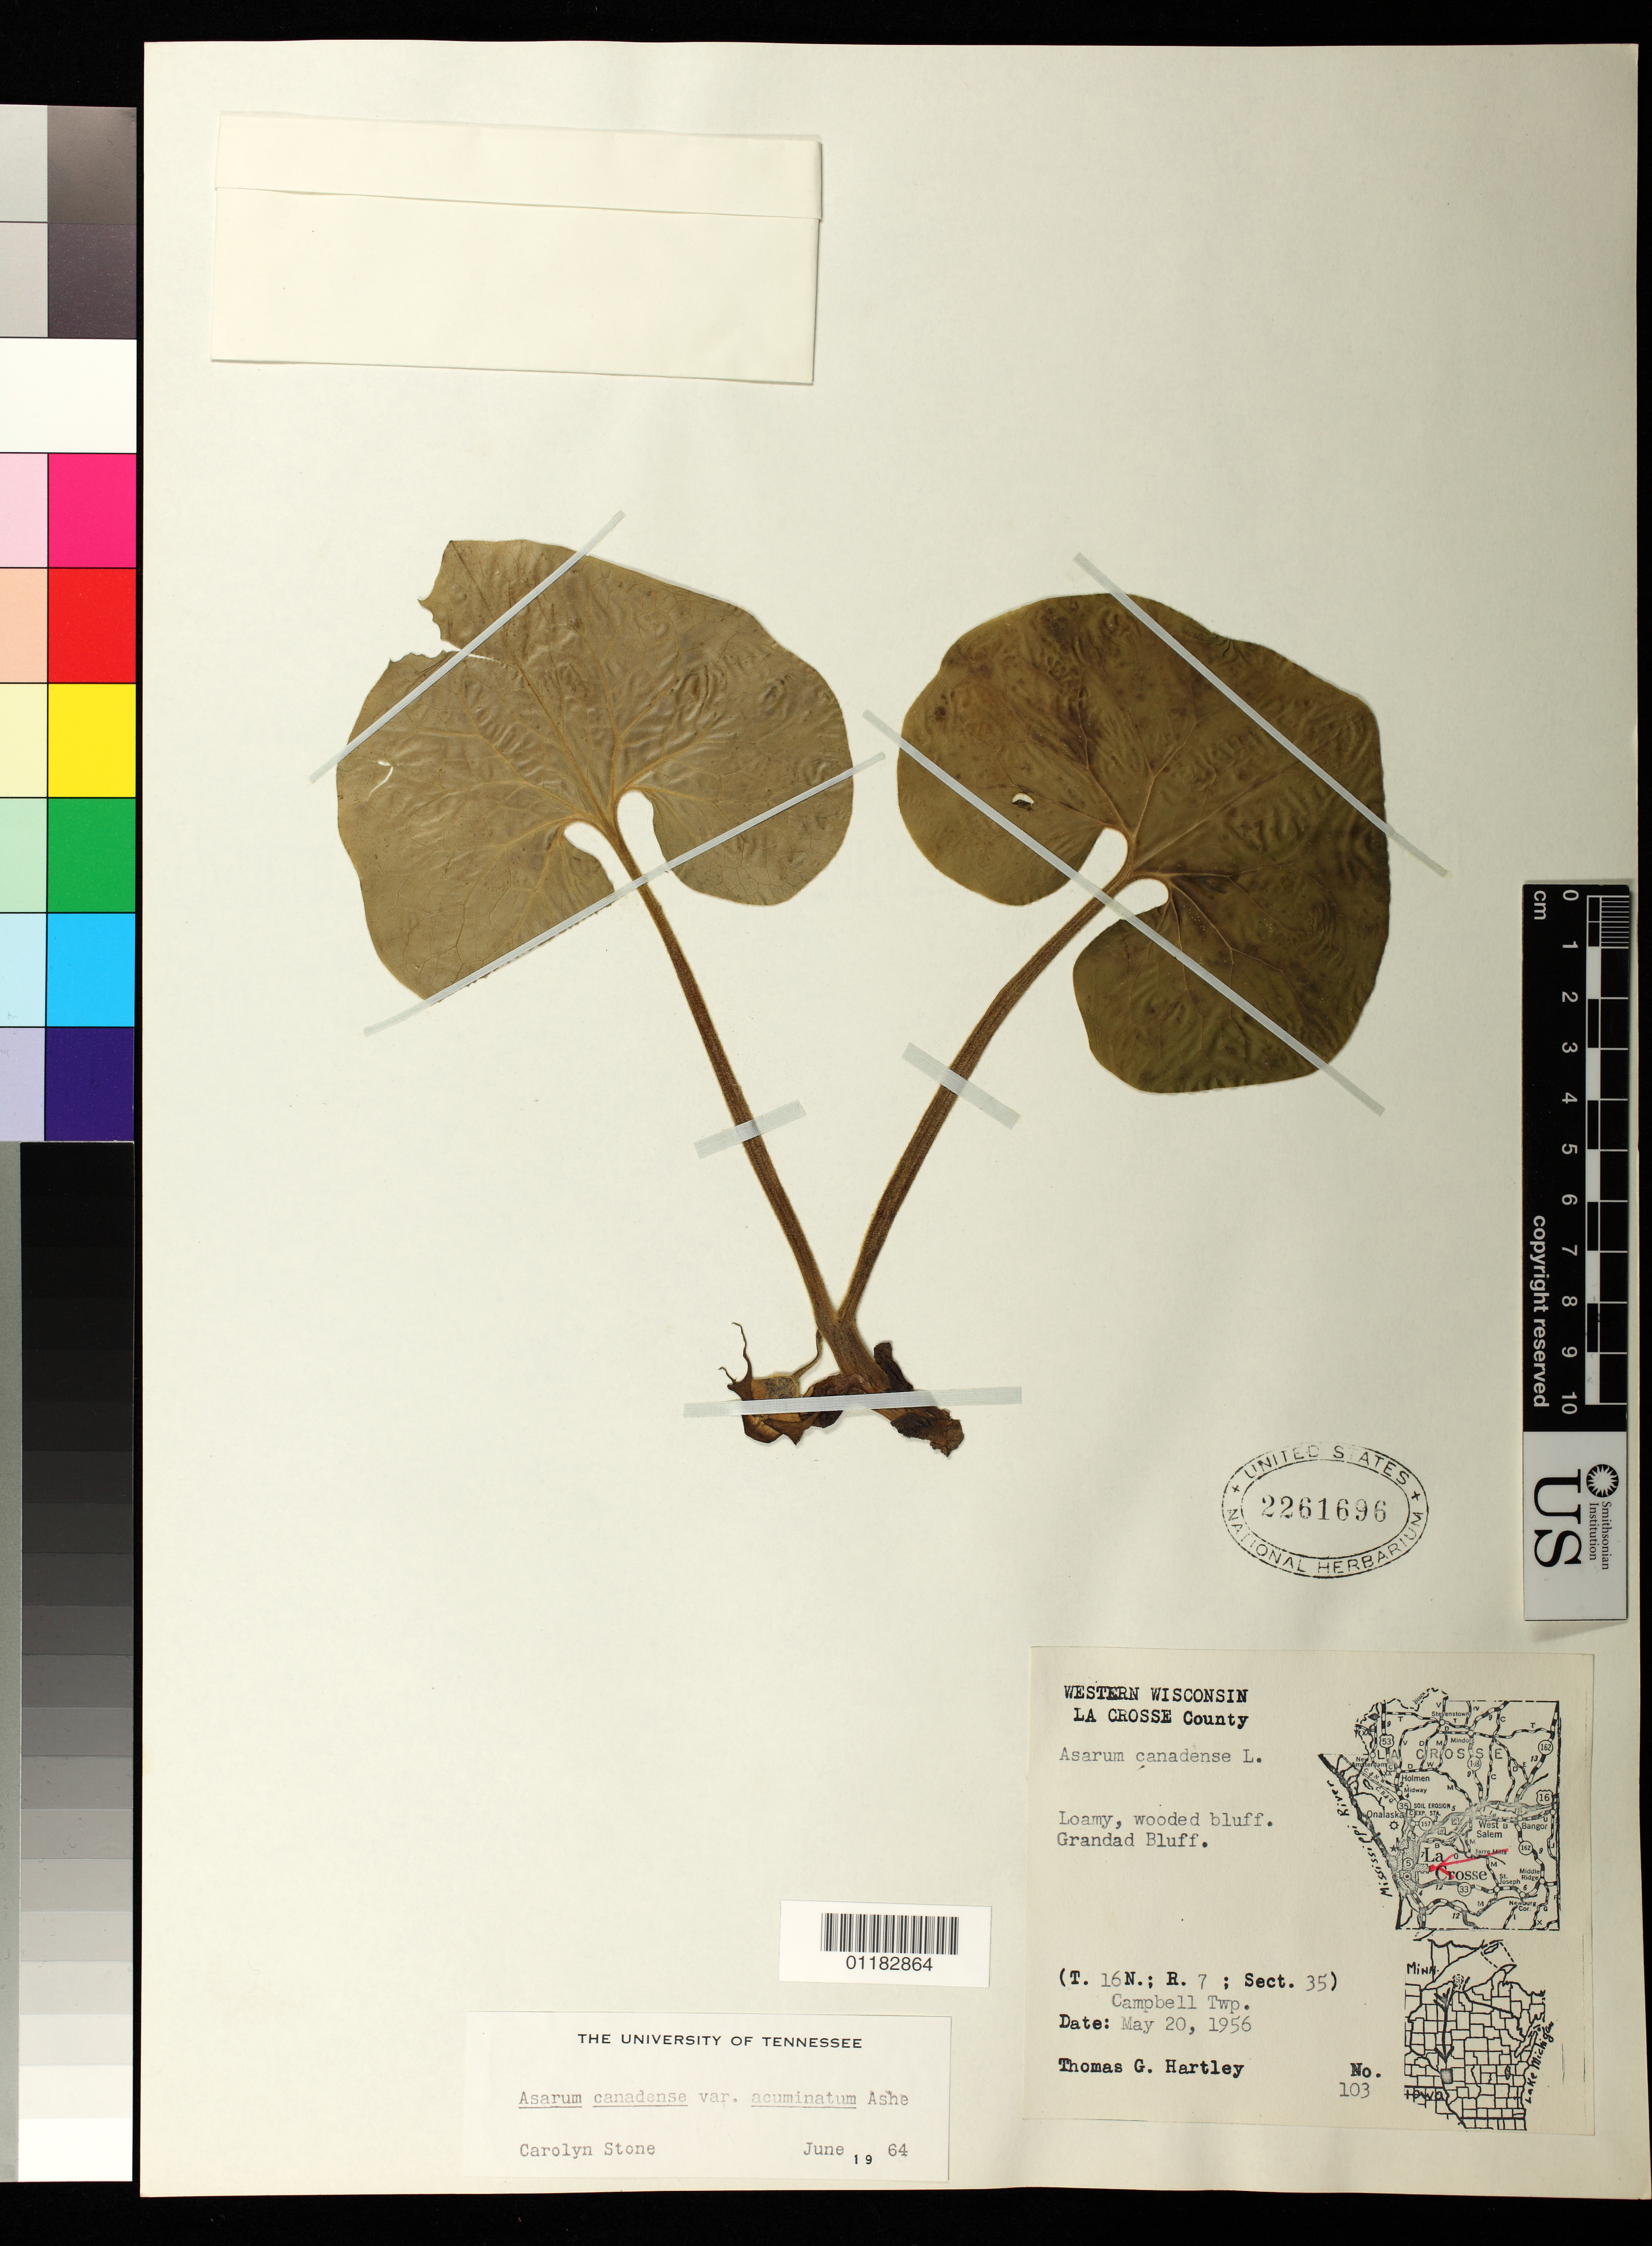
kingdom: Plantae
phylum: Tracheophyta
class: Magnoliopsida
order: Piperales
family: Aristolochiaceae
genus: Asarum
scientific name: Asarum canadense var. acuminatum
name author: Ashe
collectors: T. G. Hartley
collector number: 103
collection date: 1956-05-20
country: United States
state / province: Wisconsin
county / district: La Crosse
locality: La Crosse County: Grandad Bluff. Campbell Township.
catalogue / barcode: US 2261696